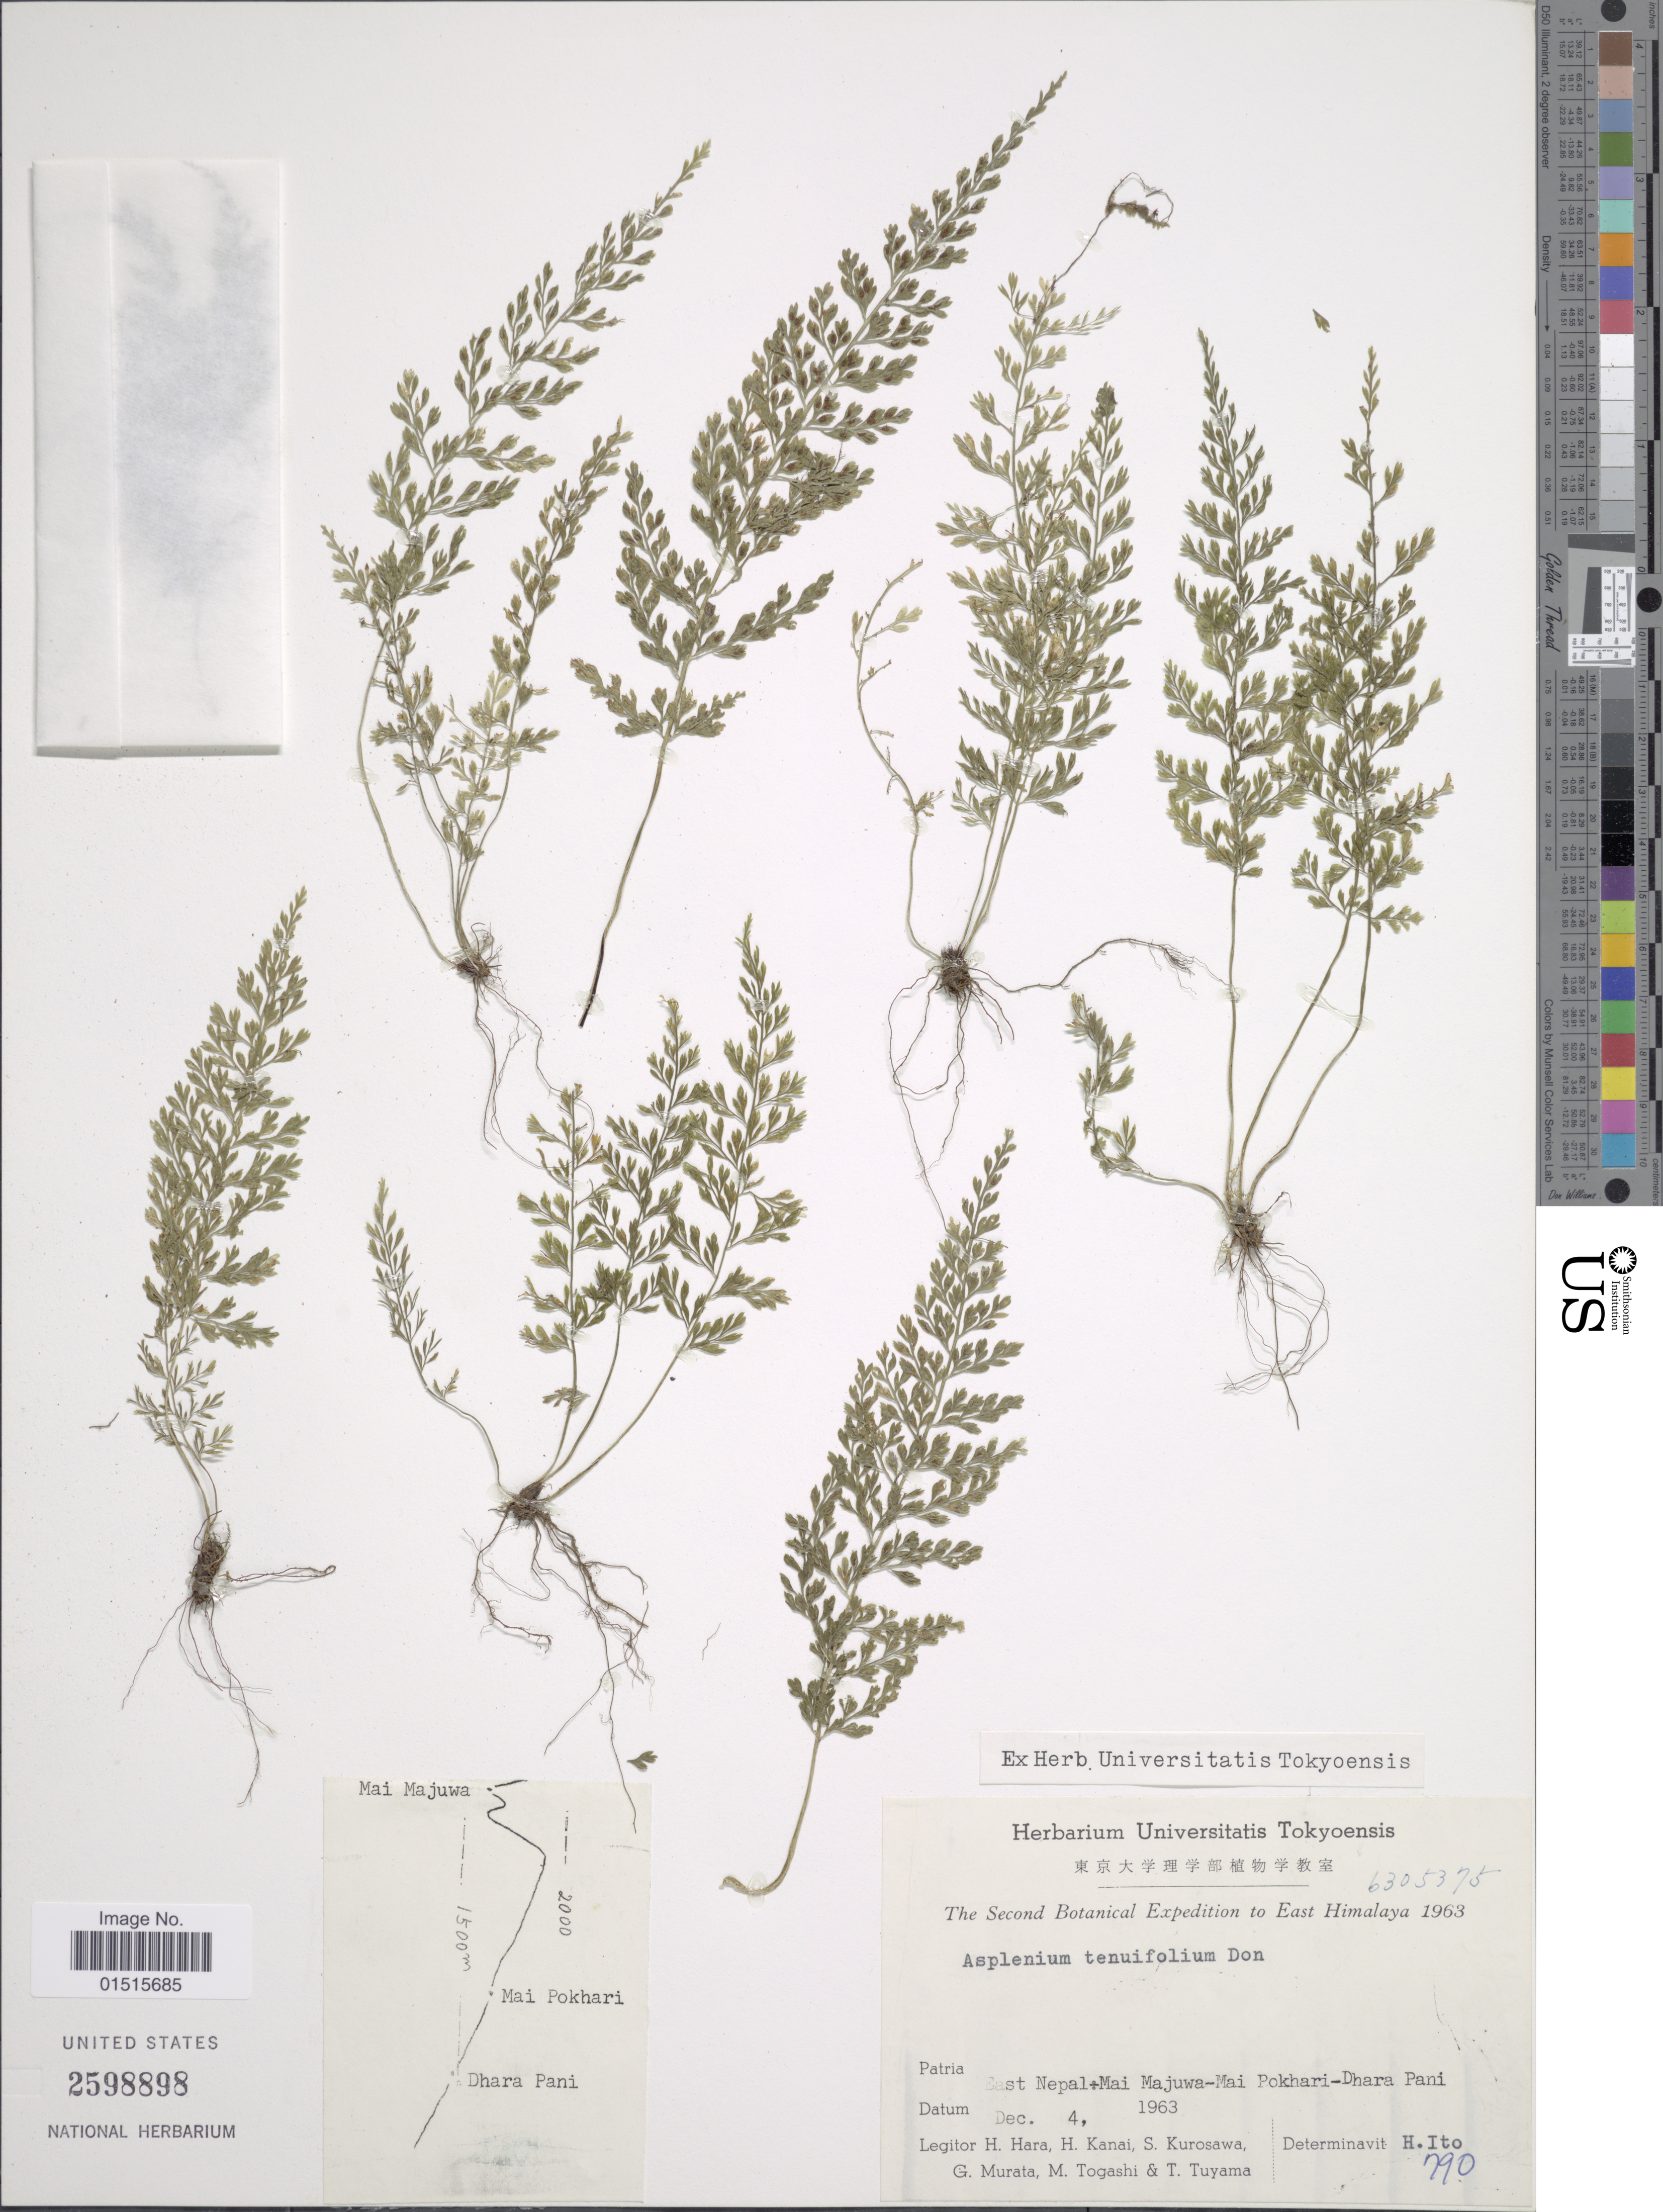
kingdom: Plantae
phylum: Tracheophyta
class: Polypodiopsida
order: Polypodiales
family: Aspleniaceae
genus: Asplenium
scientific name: Asplenium tenuifolium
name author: D. Don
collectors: H. Hara, H. Kanai, S. Kurosawa, G. Murata & et al.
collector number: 790*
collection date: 1963-12-04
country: Nepal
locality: East Nepal + Majuwa-mai, Pokhari-Dhari Pani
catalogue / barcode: US 2598898